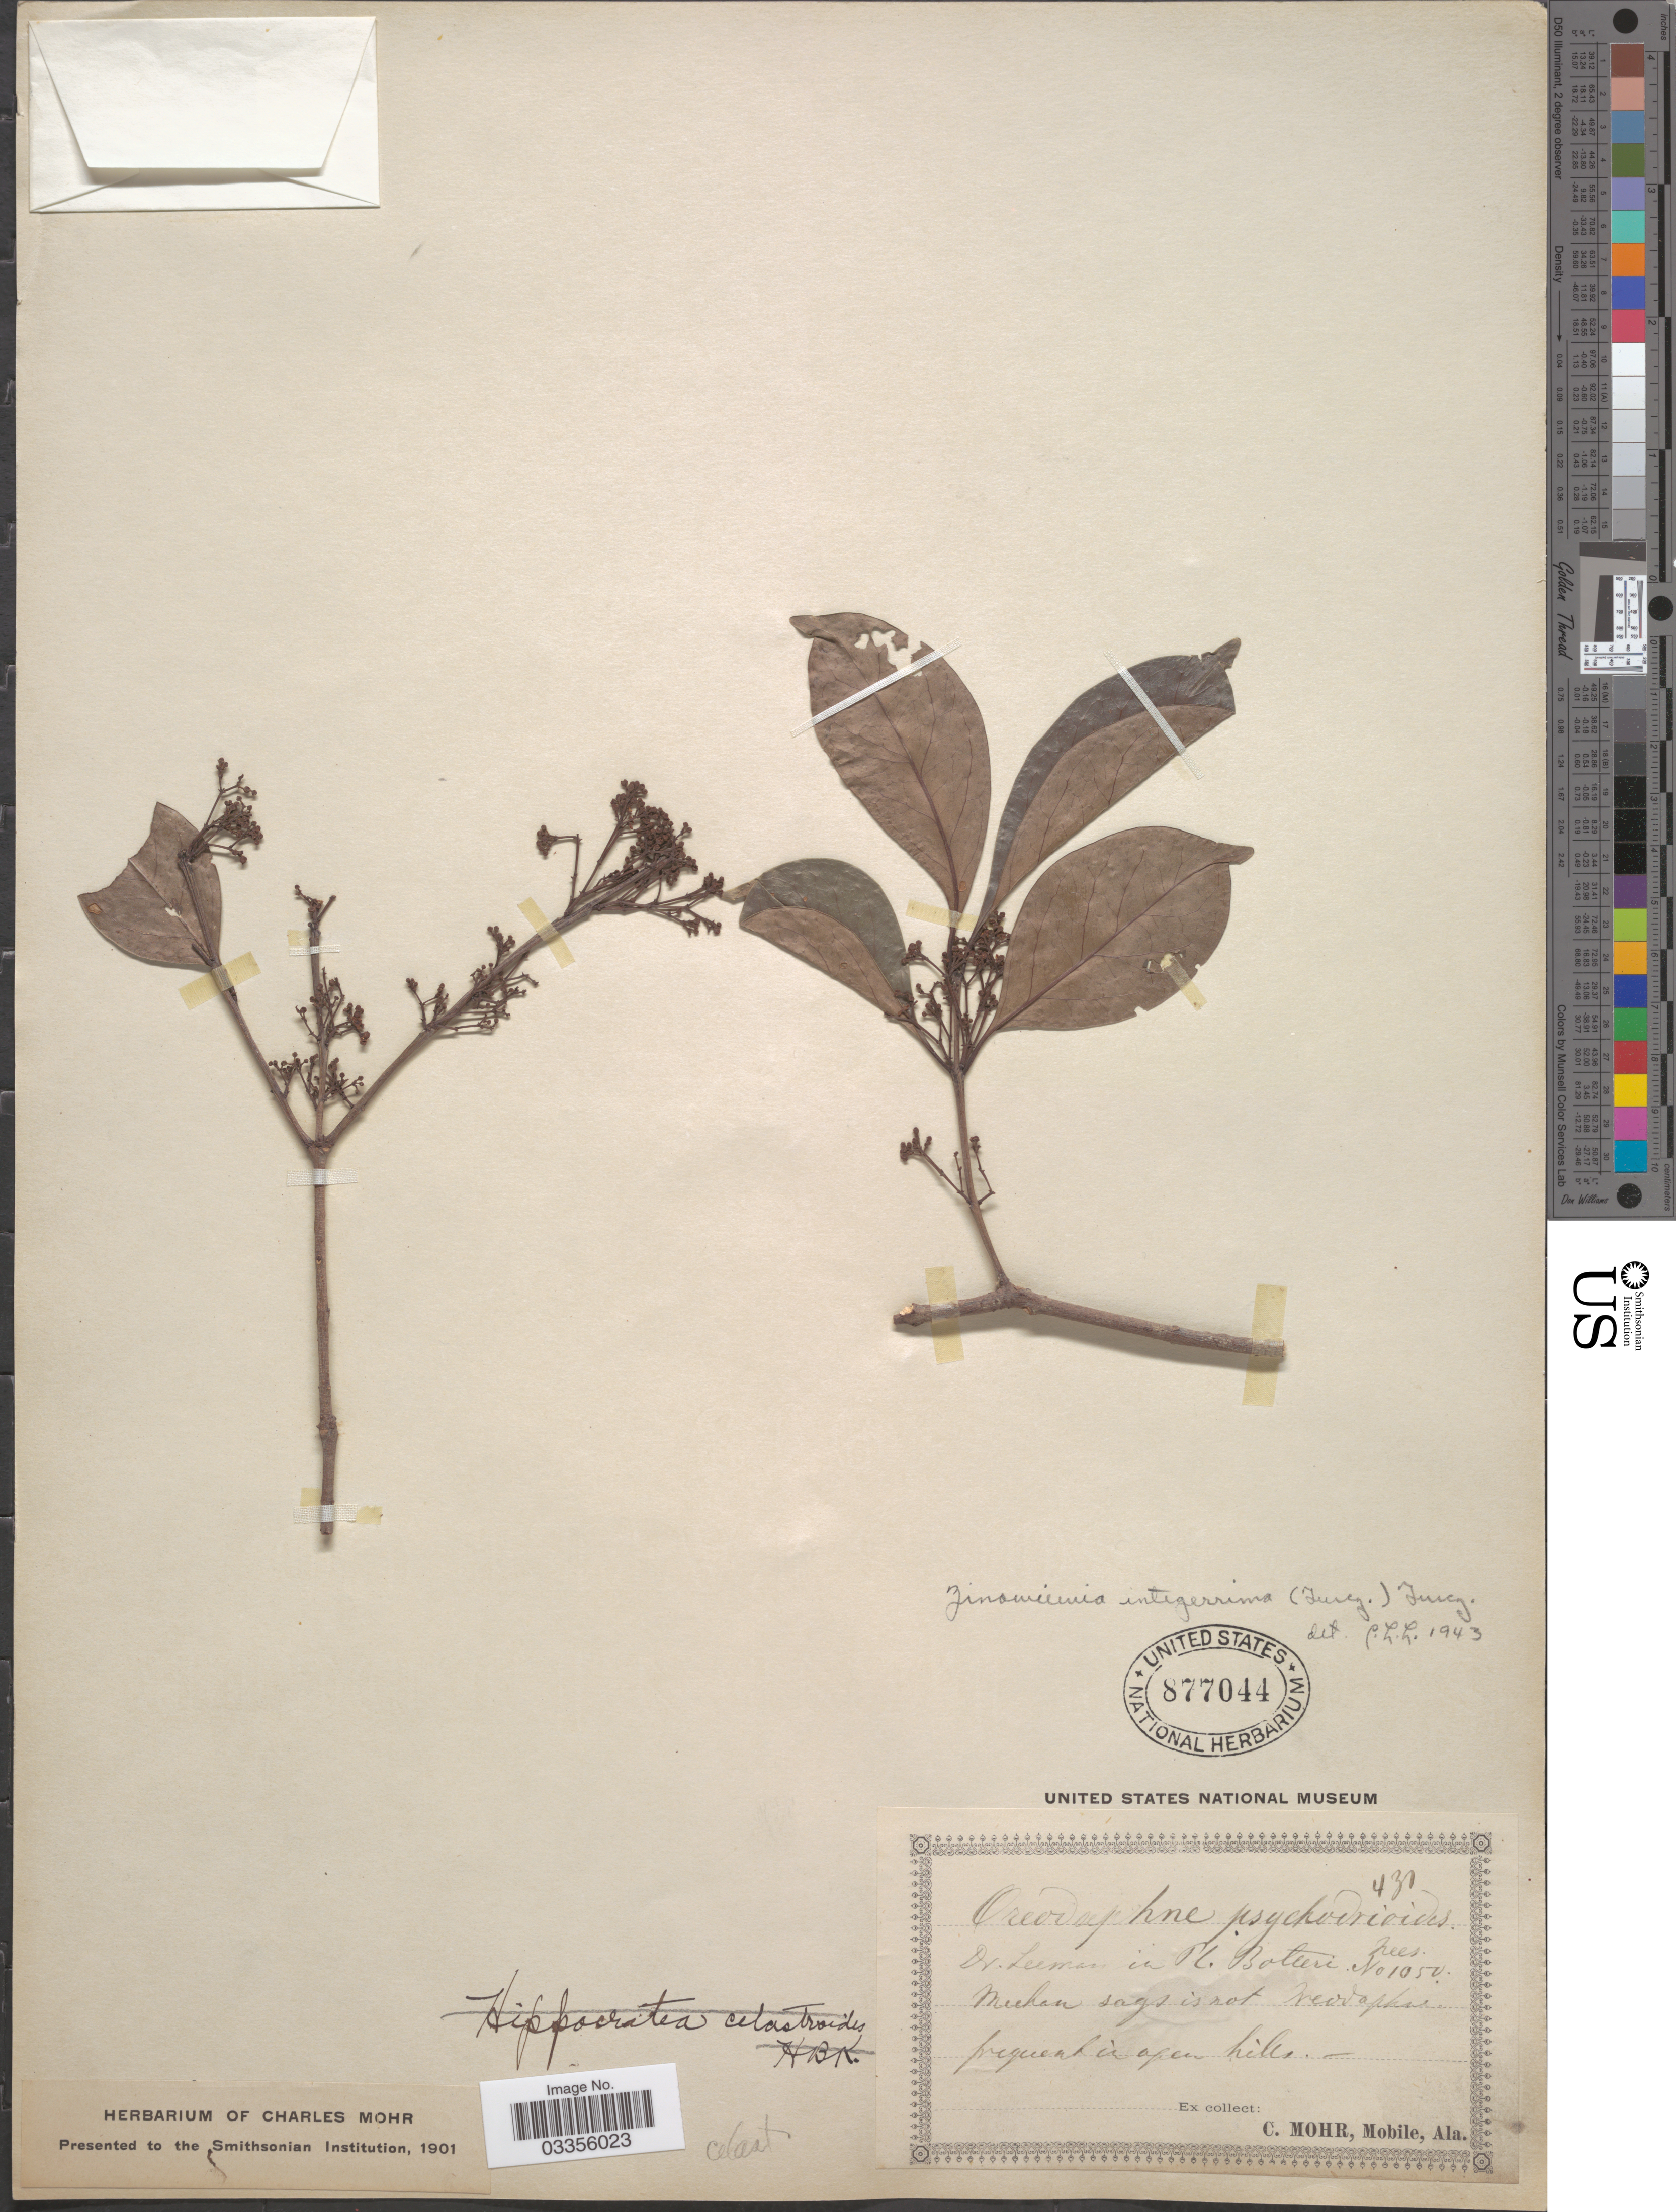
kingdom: Plantae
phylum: Tracheophyta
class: Magnoliopsida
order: Celastrales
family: Celastraceae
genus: Zinowiewia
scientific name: Zinowiewia integerrima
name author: (Turcz.) Turcz.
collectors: -. Leeman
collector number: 1050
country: United States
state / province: Alabama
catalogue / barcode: US 877044